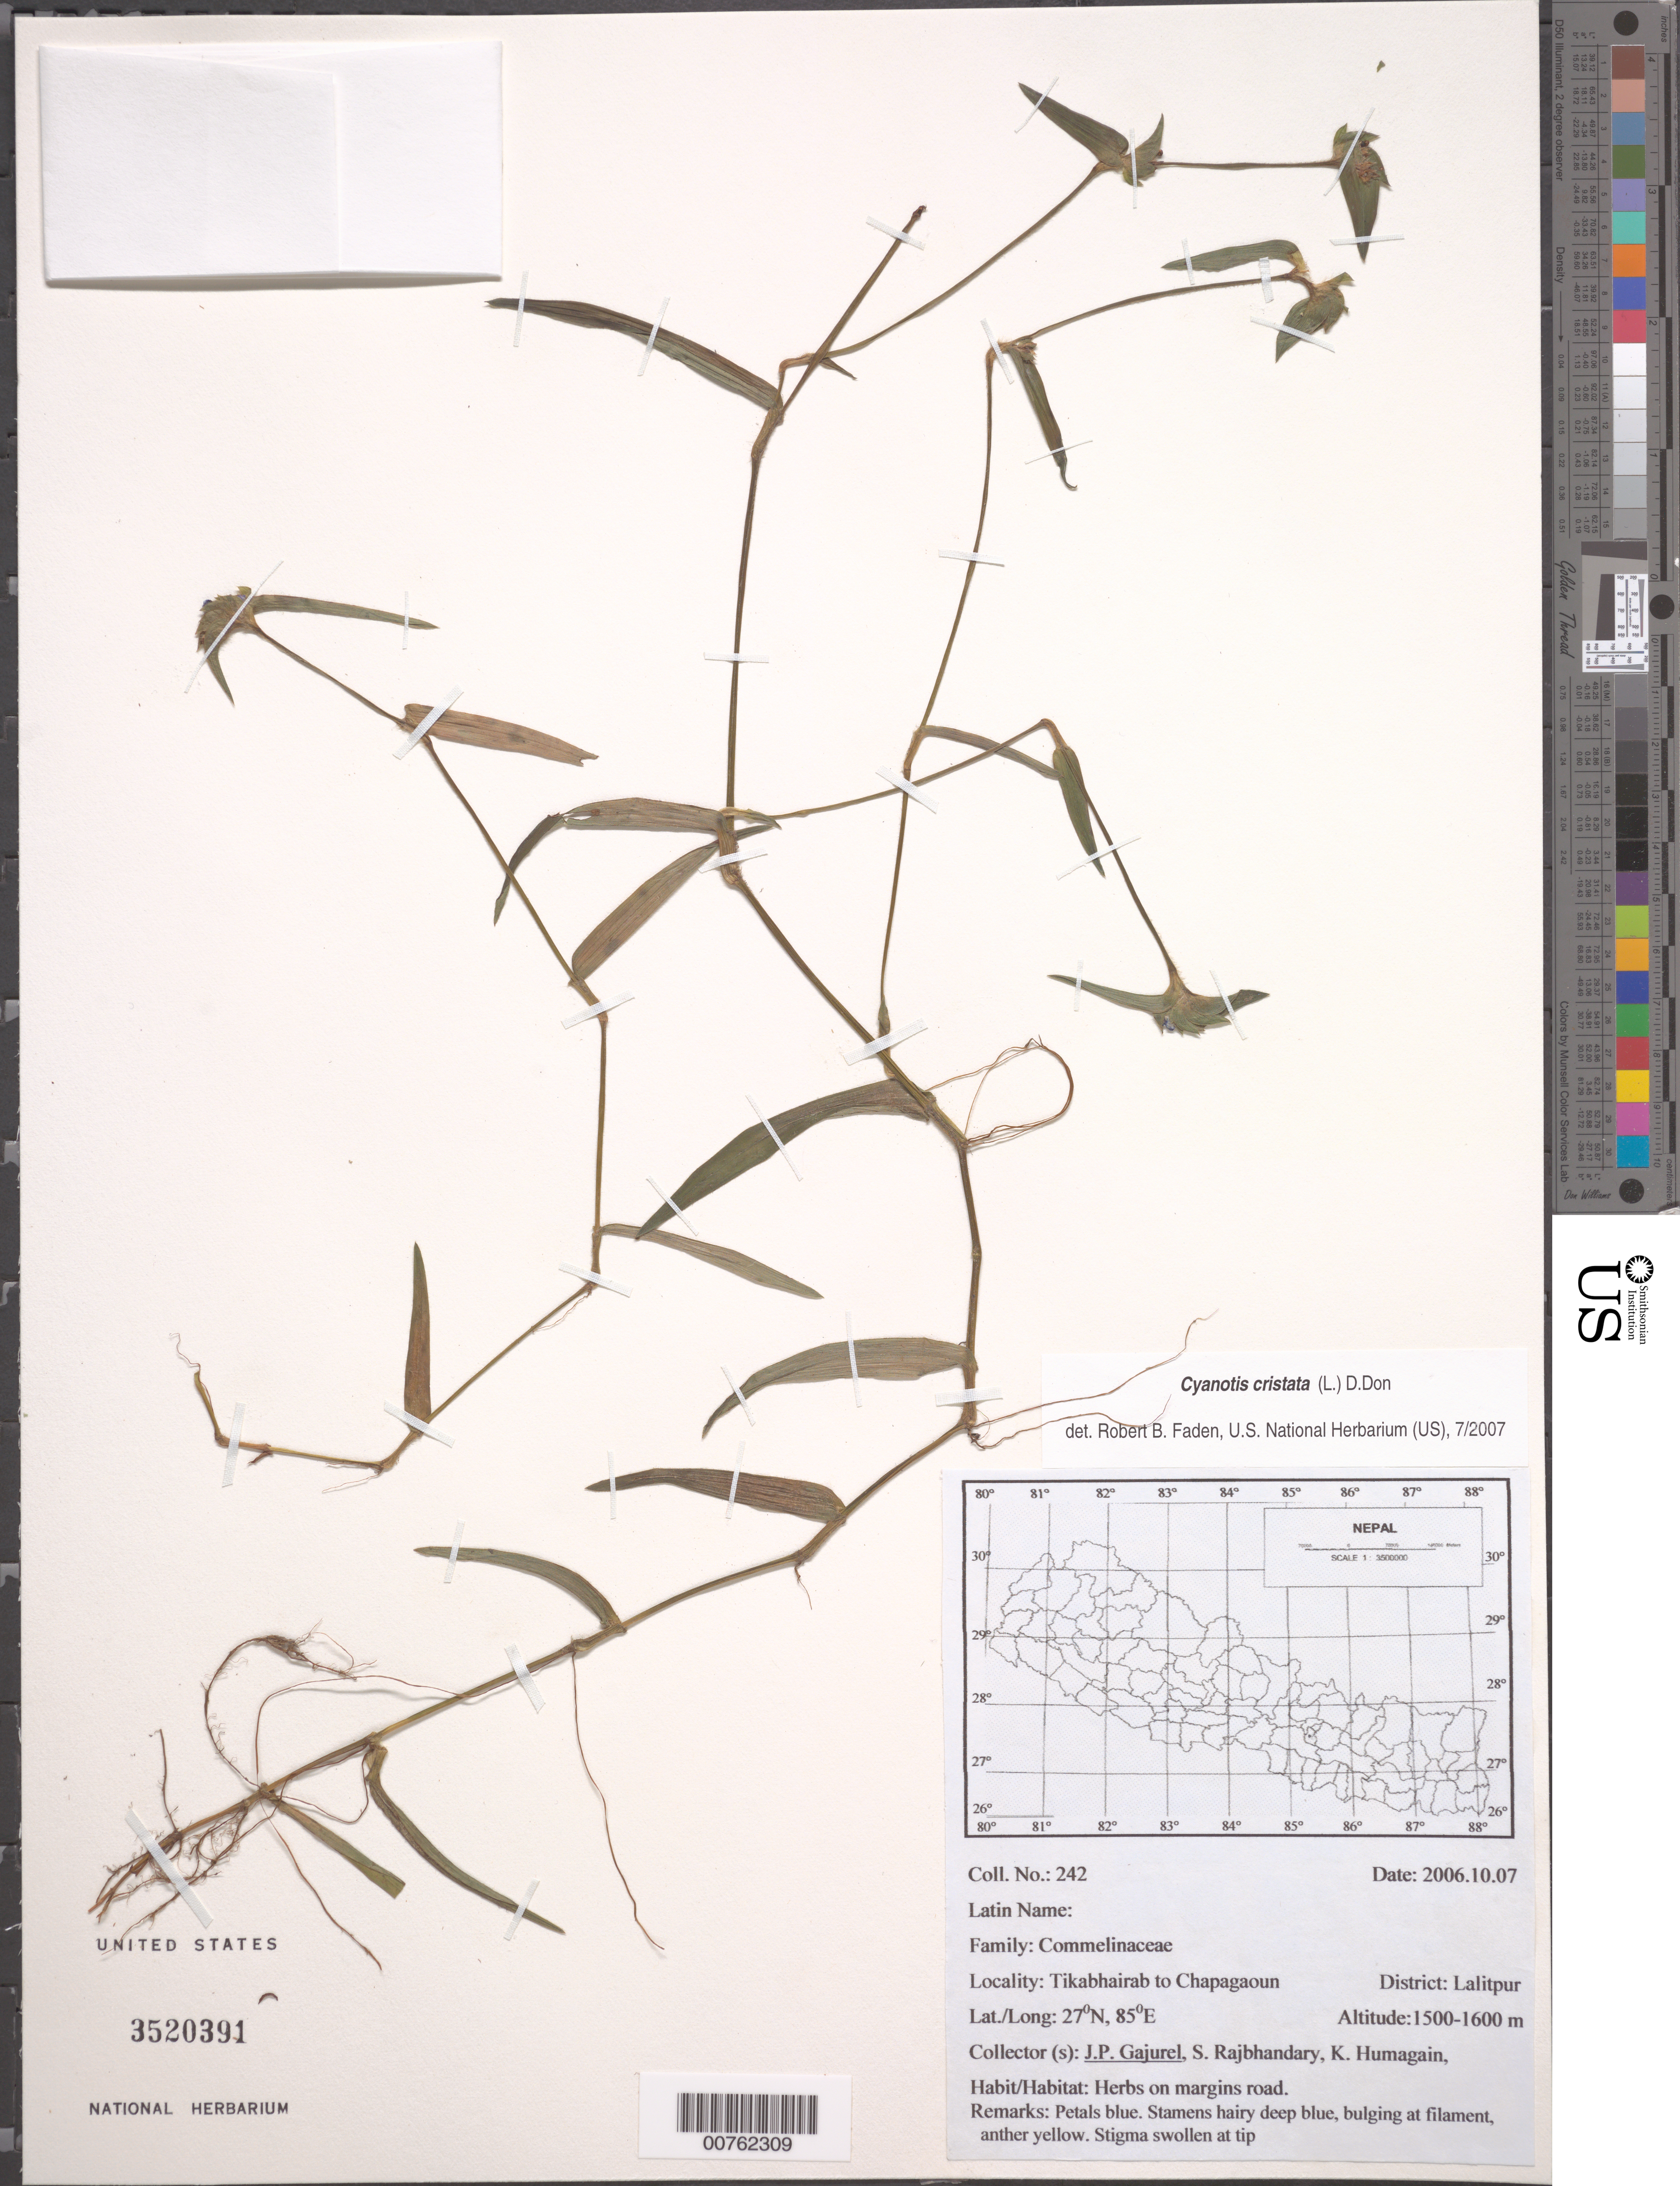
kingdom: Plantae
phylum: Tracheophyta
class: Liliopsida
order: Commelinales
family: Commelinaceae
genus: Cyanotis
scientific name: Cyanotis cristata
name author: (L.) D. Don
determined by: Faden, Robert B., (US), Smithsonian Institution - National Museum of Natural History (UNITED STATES)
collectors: J. Gajurel, S. Rajbhandary & K. Humagain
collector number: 242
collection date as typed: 07 Oct 2006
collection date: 2006-10-07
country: Nepal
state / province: Bagmati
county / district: Lalitpur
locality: Tikabhairab to Chapagaoun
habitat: Herbs on margins road.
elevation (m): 1500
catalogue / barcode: US 3520391